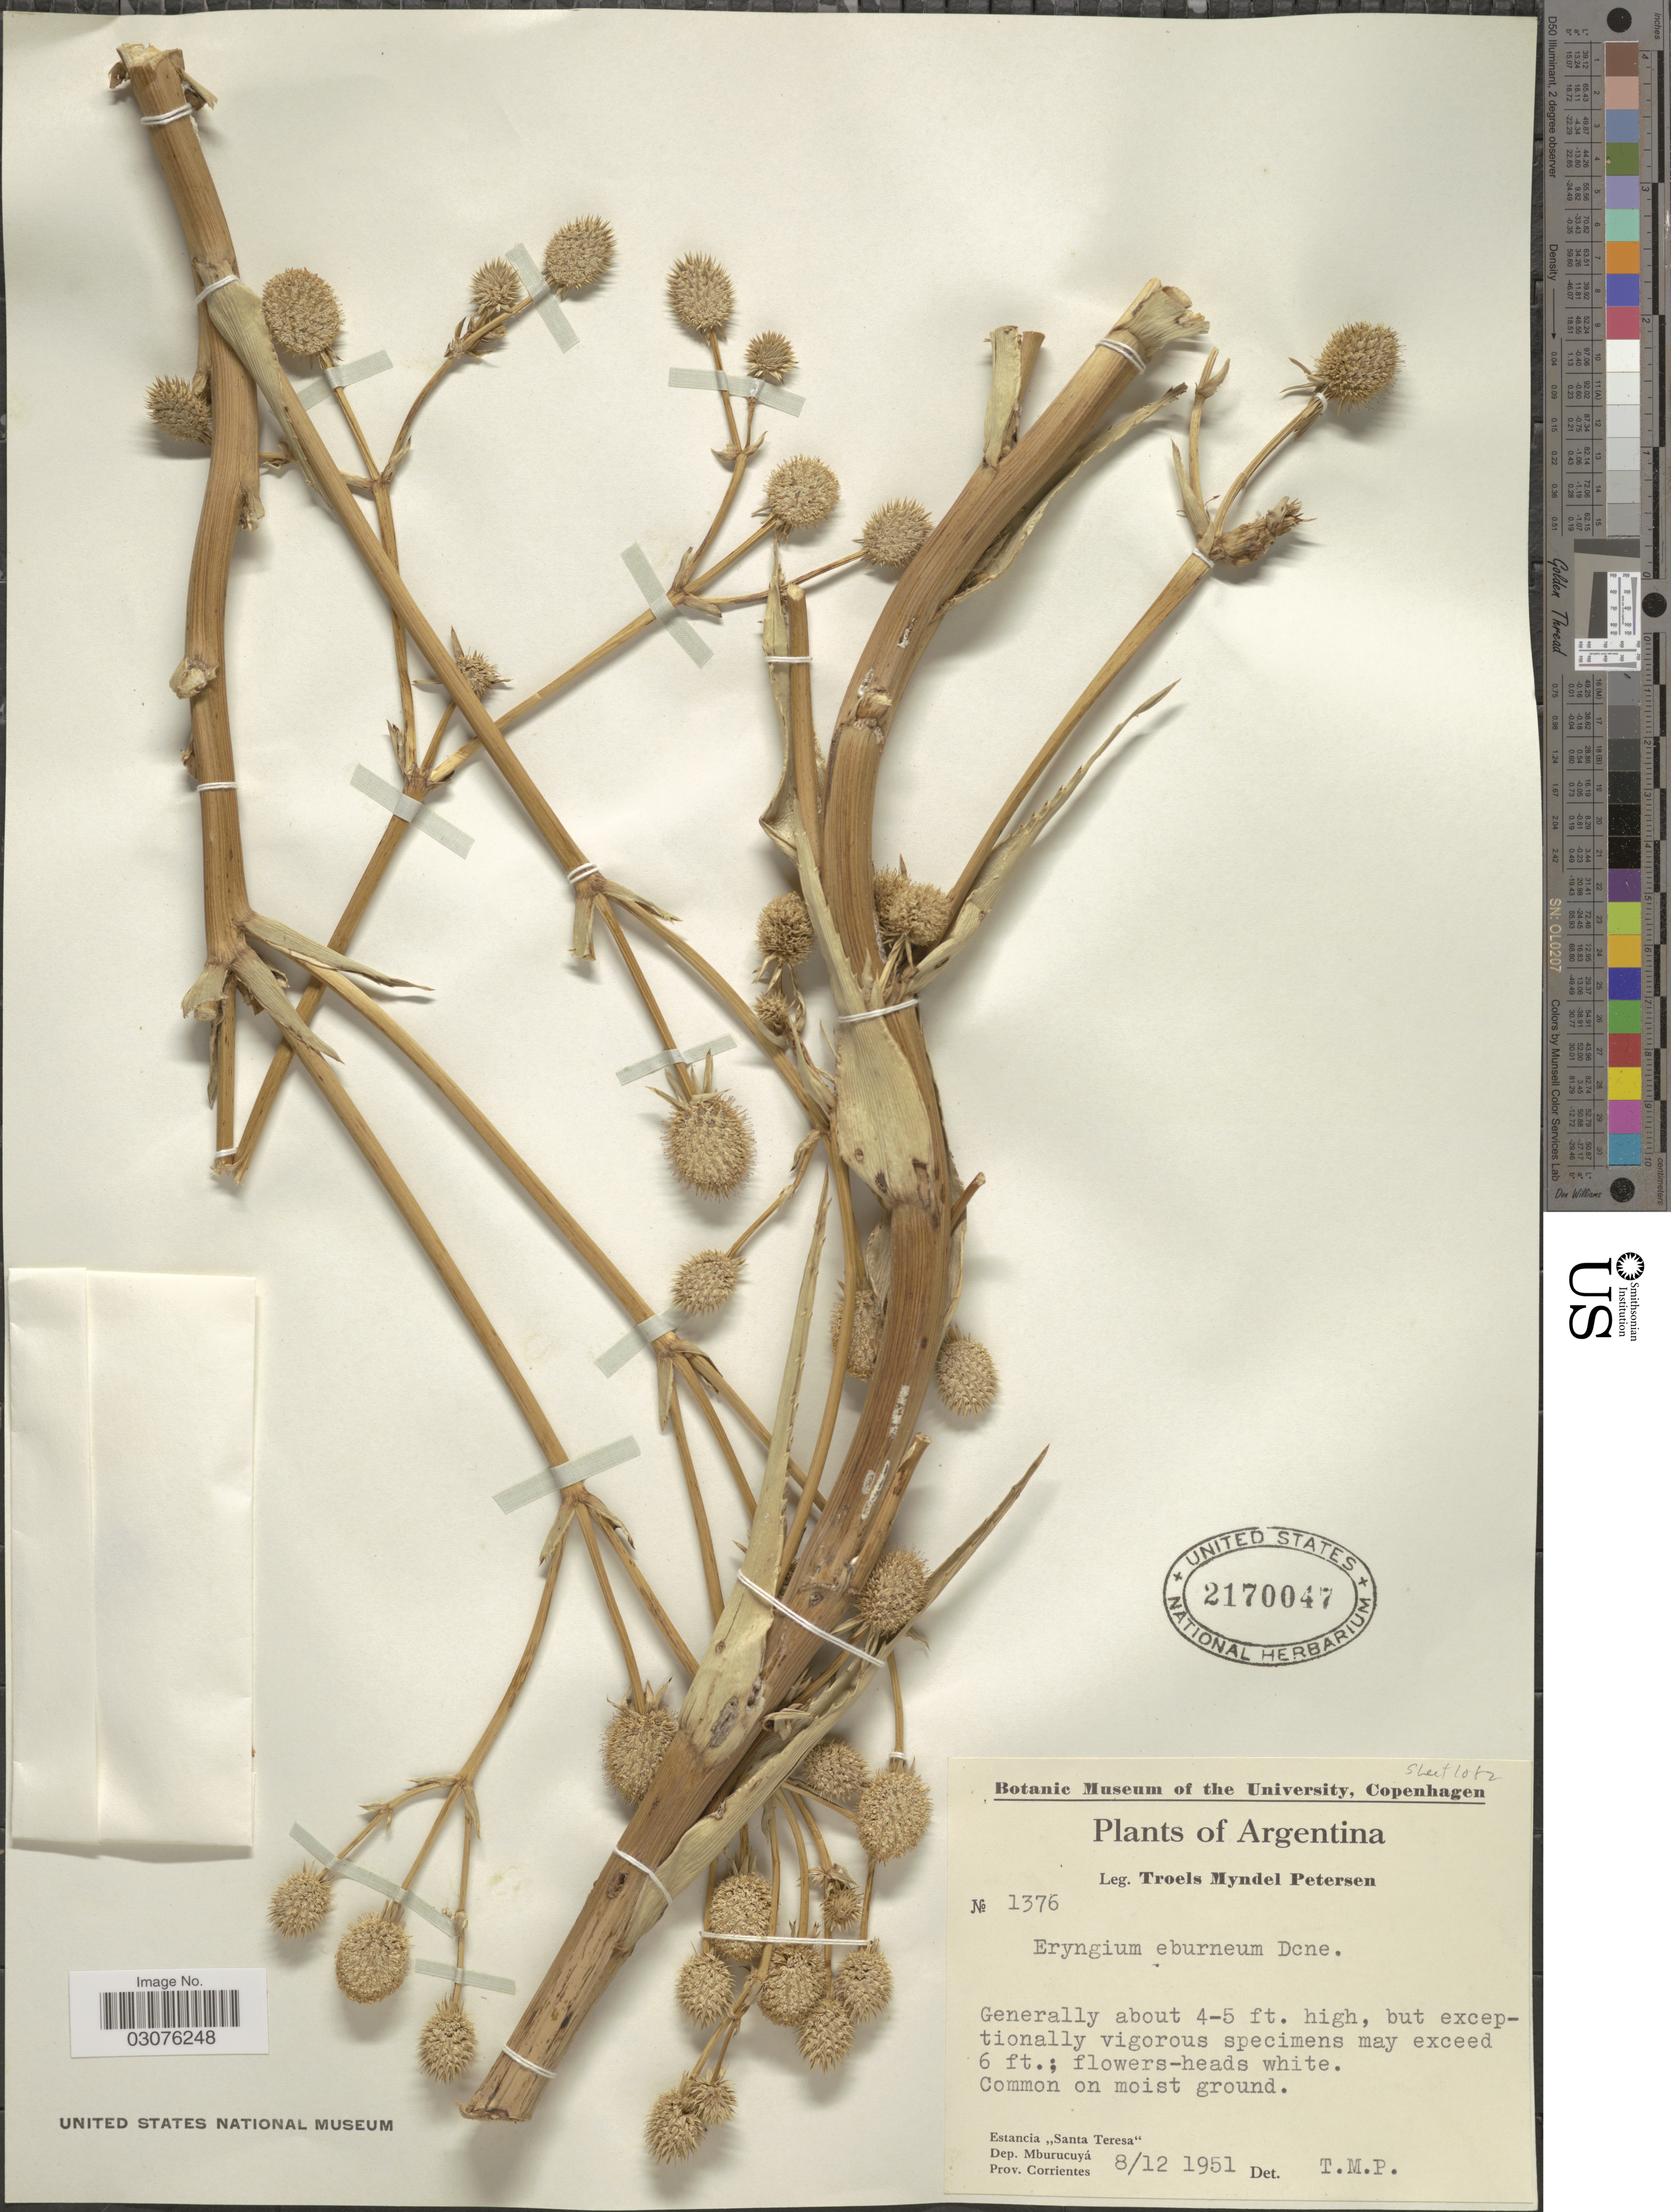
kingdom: Plantae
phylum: Tracheophyta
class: Magnoliopsida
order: Apiales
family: Apiaceae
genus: Eryngium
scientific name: Eryngium eburneum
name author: Decne.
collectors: T. Pederson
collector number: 1376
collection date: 1951-12-08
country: Argentina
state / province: Corrientes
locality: Estancia "Santa Teresa". Dep. Mburucuyá.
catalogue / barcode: US 2170047